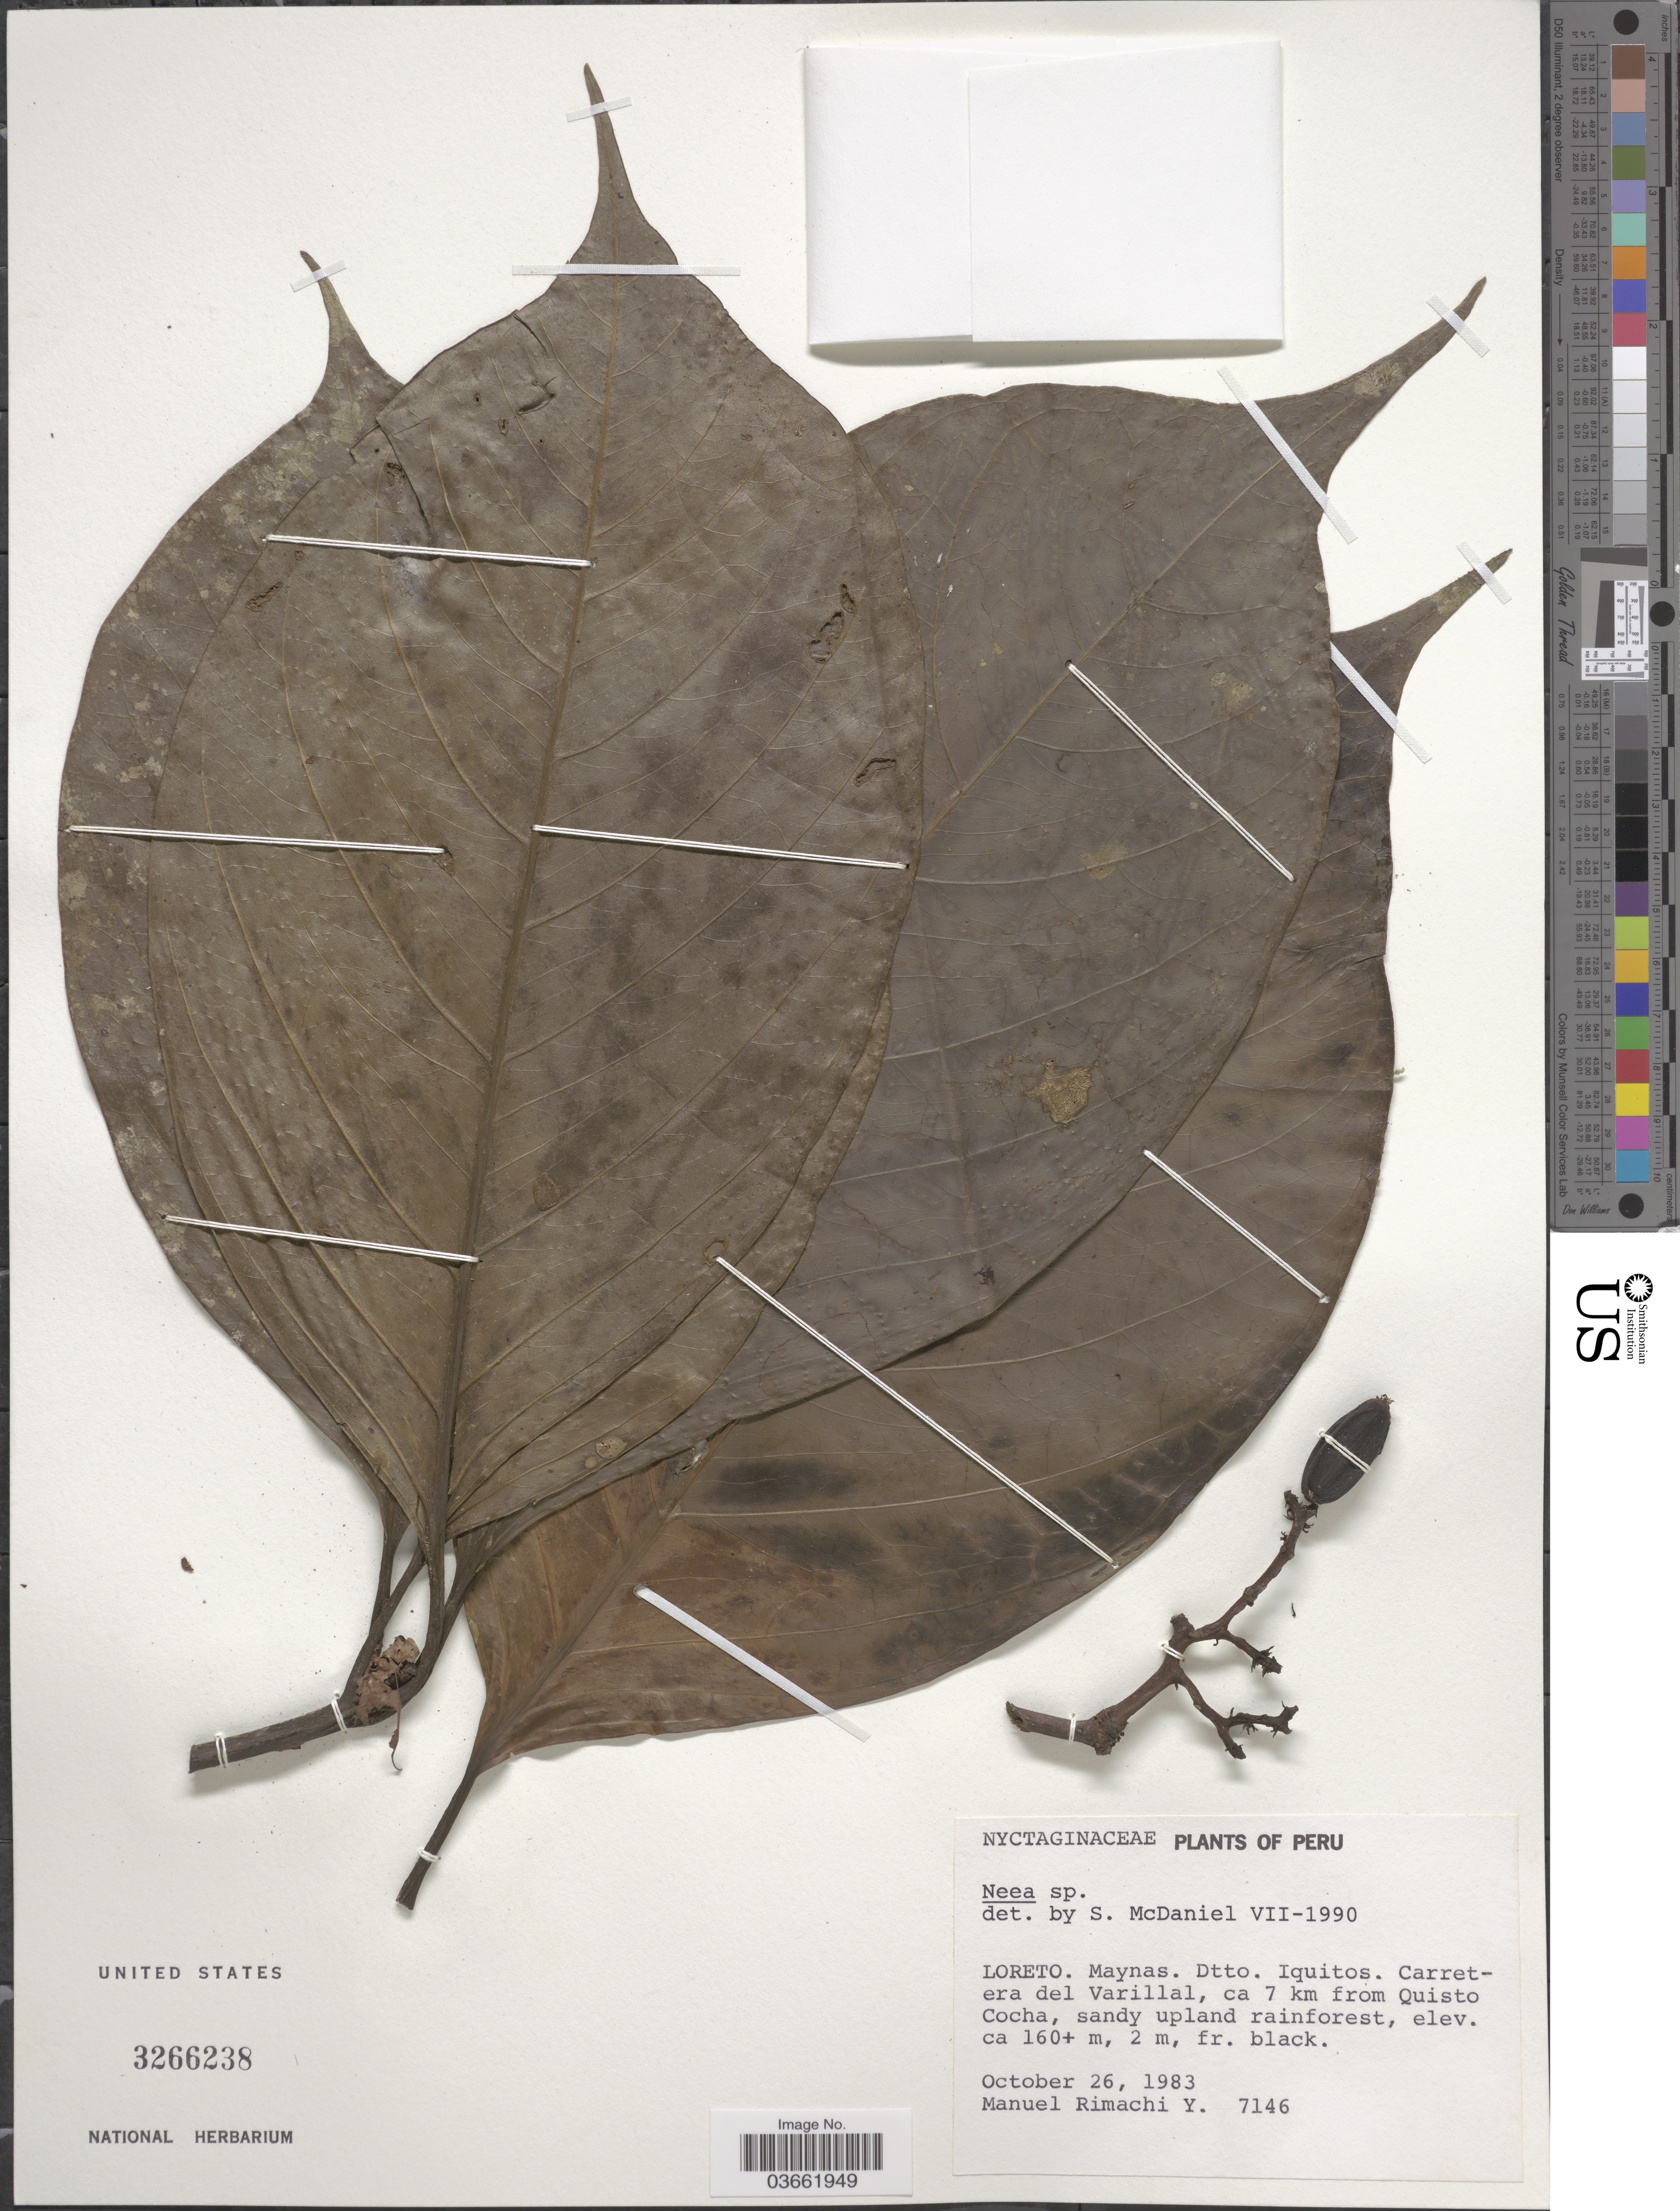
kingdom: Plantae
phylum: Tracheophyta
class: Magnoliopsida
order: Caryophyllales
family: Nyctaginaceae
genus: Neea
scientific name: Neea sp.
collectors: M. Rimachi Y.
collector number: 7146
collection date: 1983-10-26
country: Peru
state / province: Loreto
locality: Maynas. Dtto. Iquitos. Carretera del Varillal, ca 7 km from Quisto Cocha.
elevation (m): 160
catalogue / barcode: US 3266238